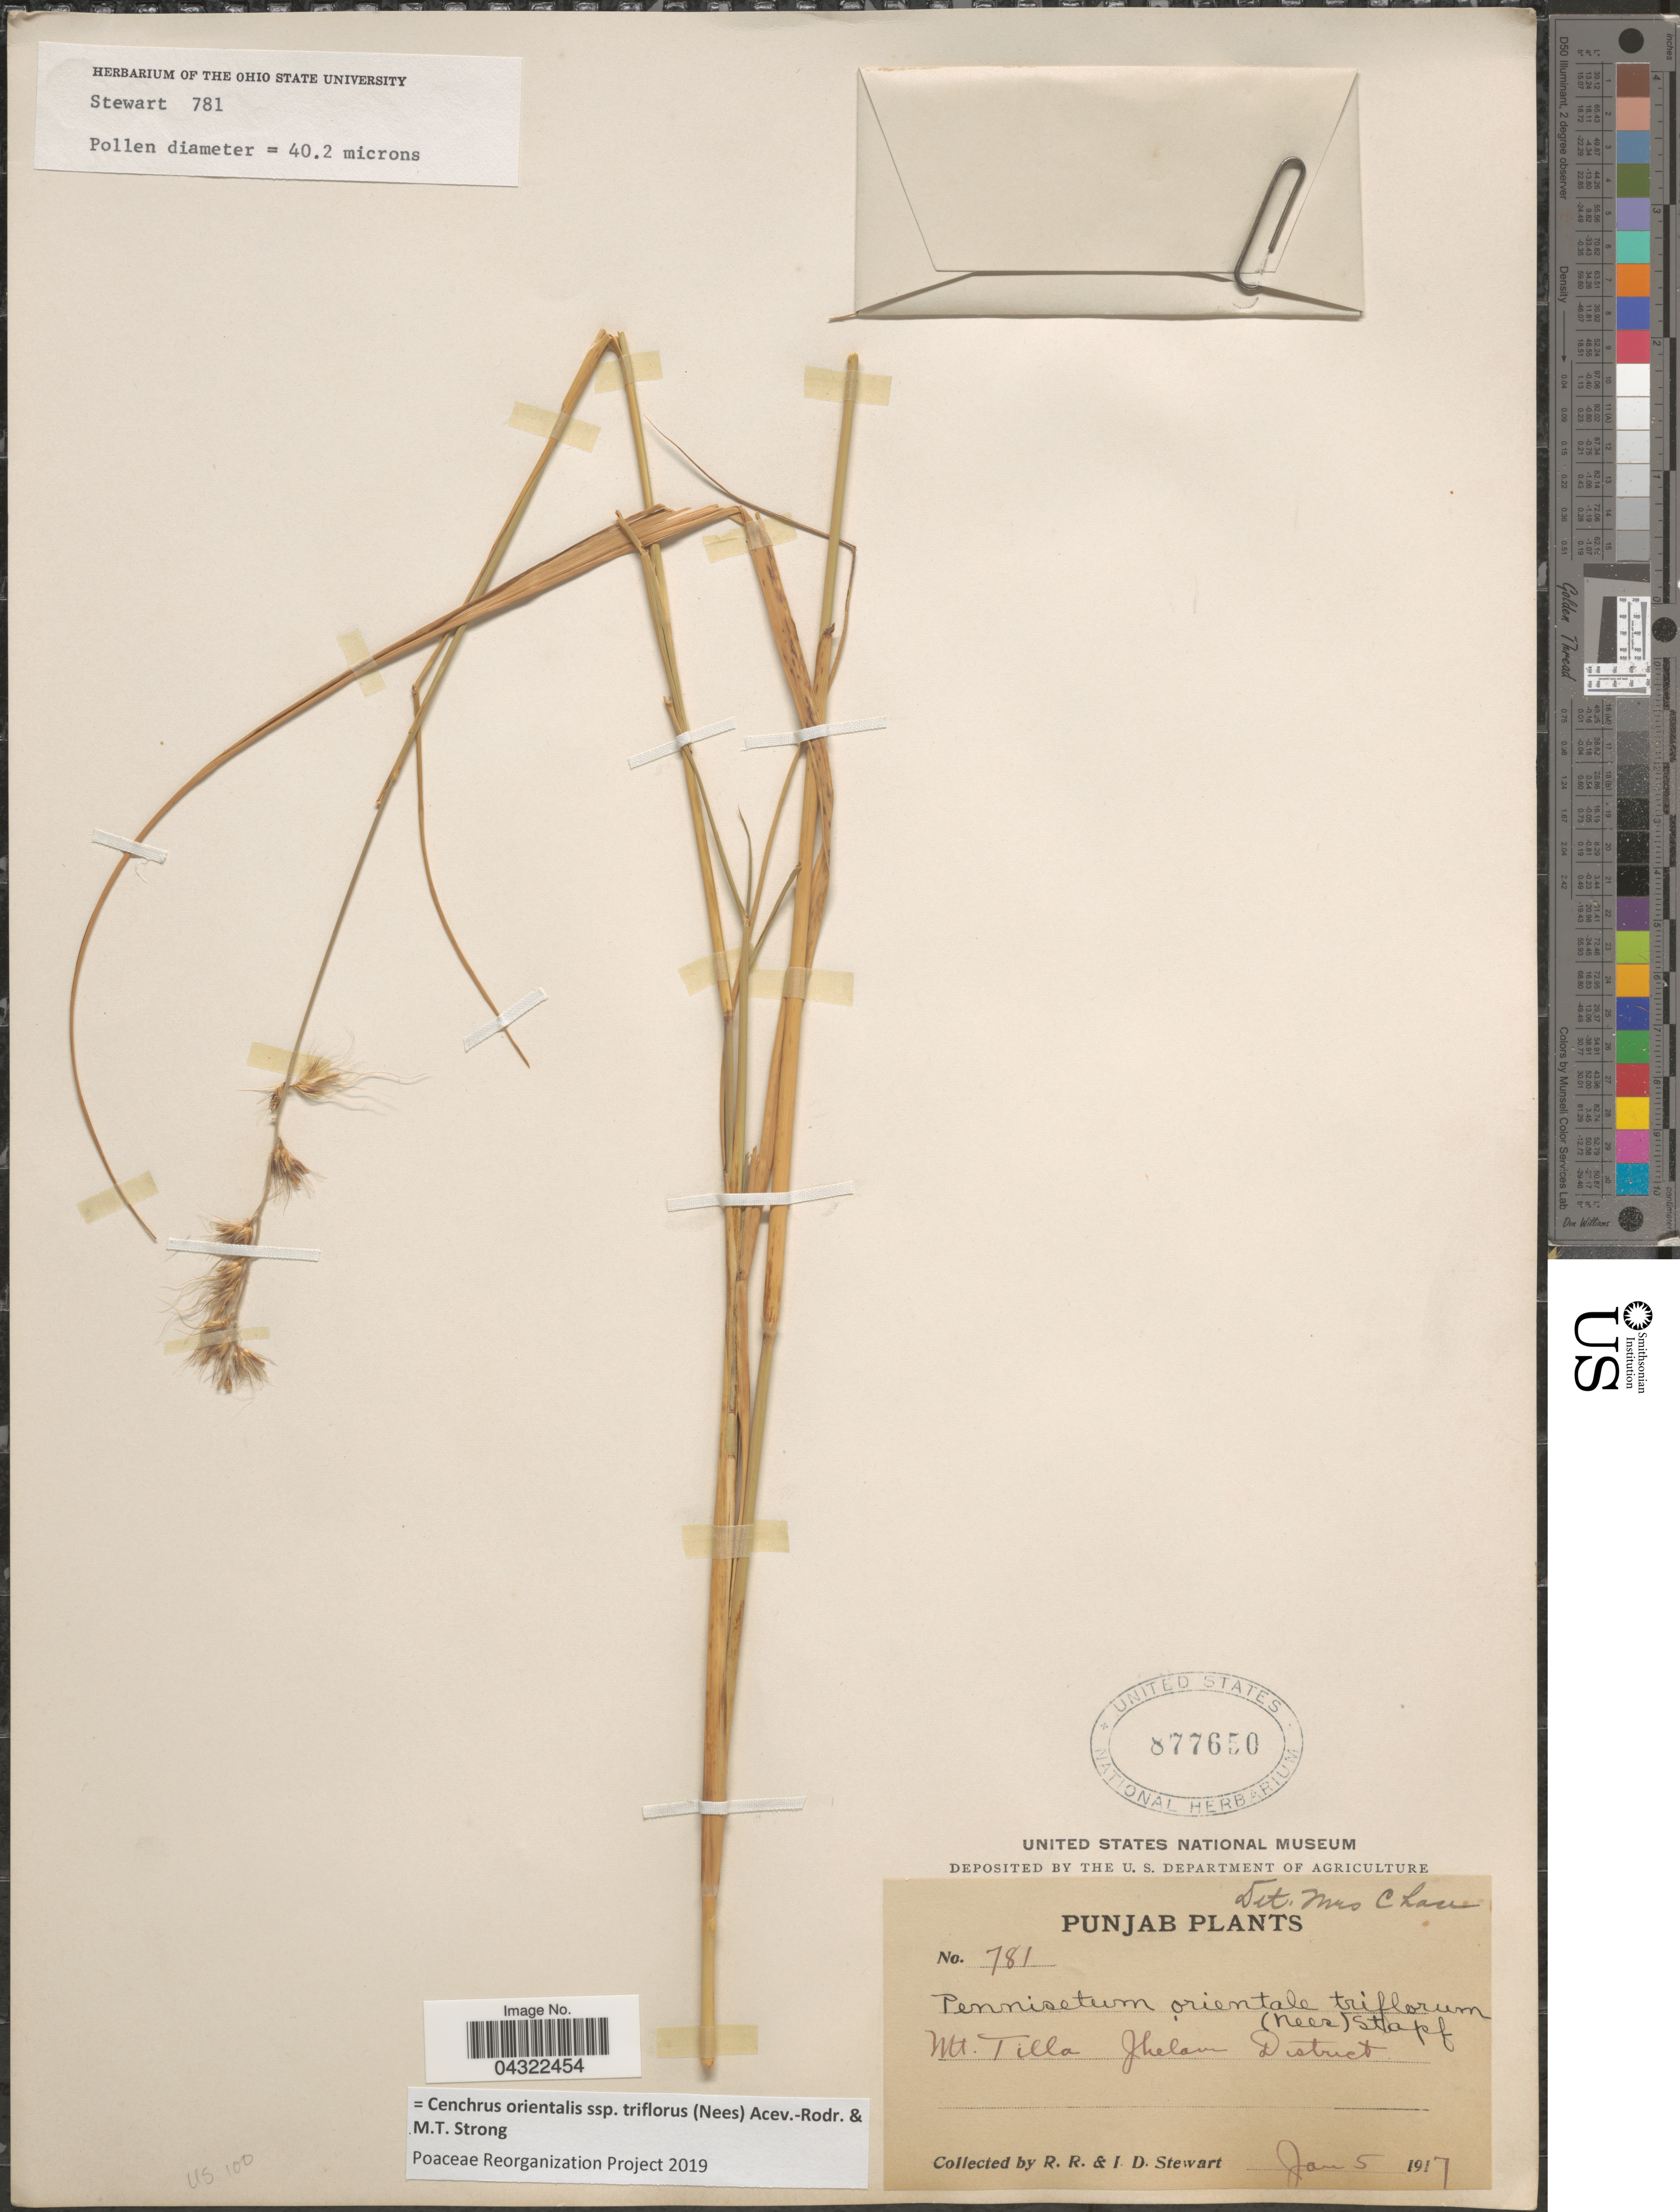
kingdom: Plantae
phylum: Tracheophyta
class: Liliopsida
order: Poales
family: Poaceae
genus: Cenchrus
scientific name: Cenchrus orientalis subsp. triflorus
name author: (Nees) Acev.-Rodr. & M.T. Strong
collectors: R. Stewart & I. Stewart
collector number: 781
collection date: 1917-01-05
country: Pakistan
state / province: Punjab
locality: Mt. Tilla. Jhelan District.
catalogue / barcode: US 877650